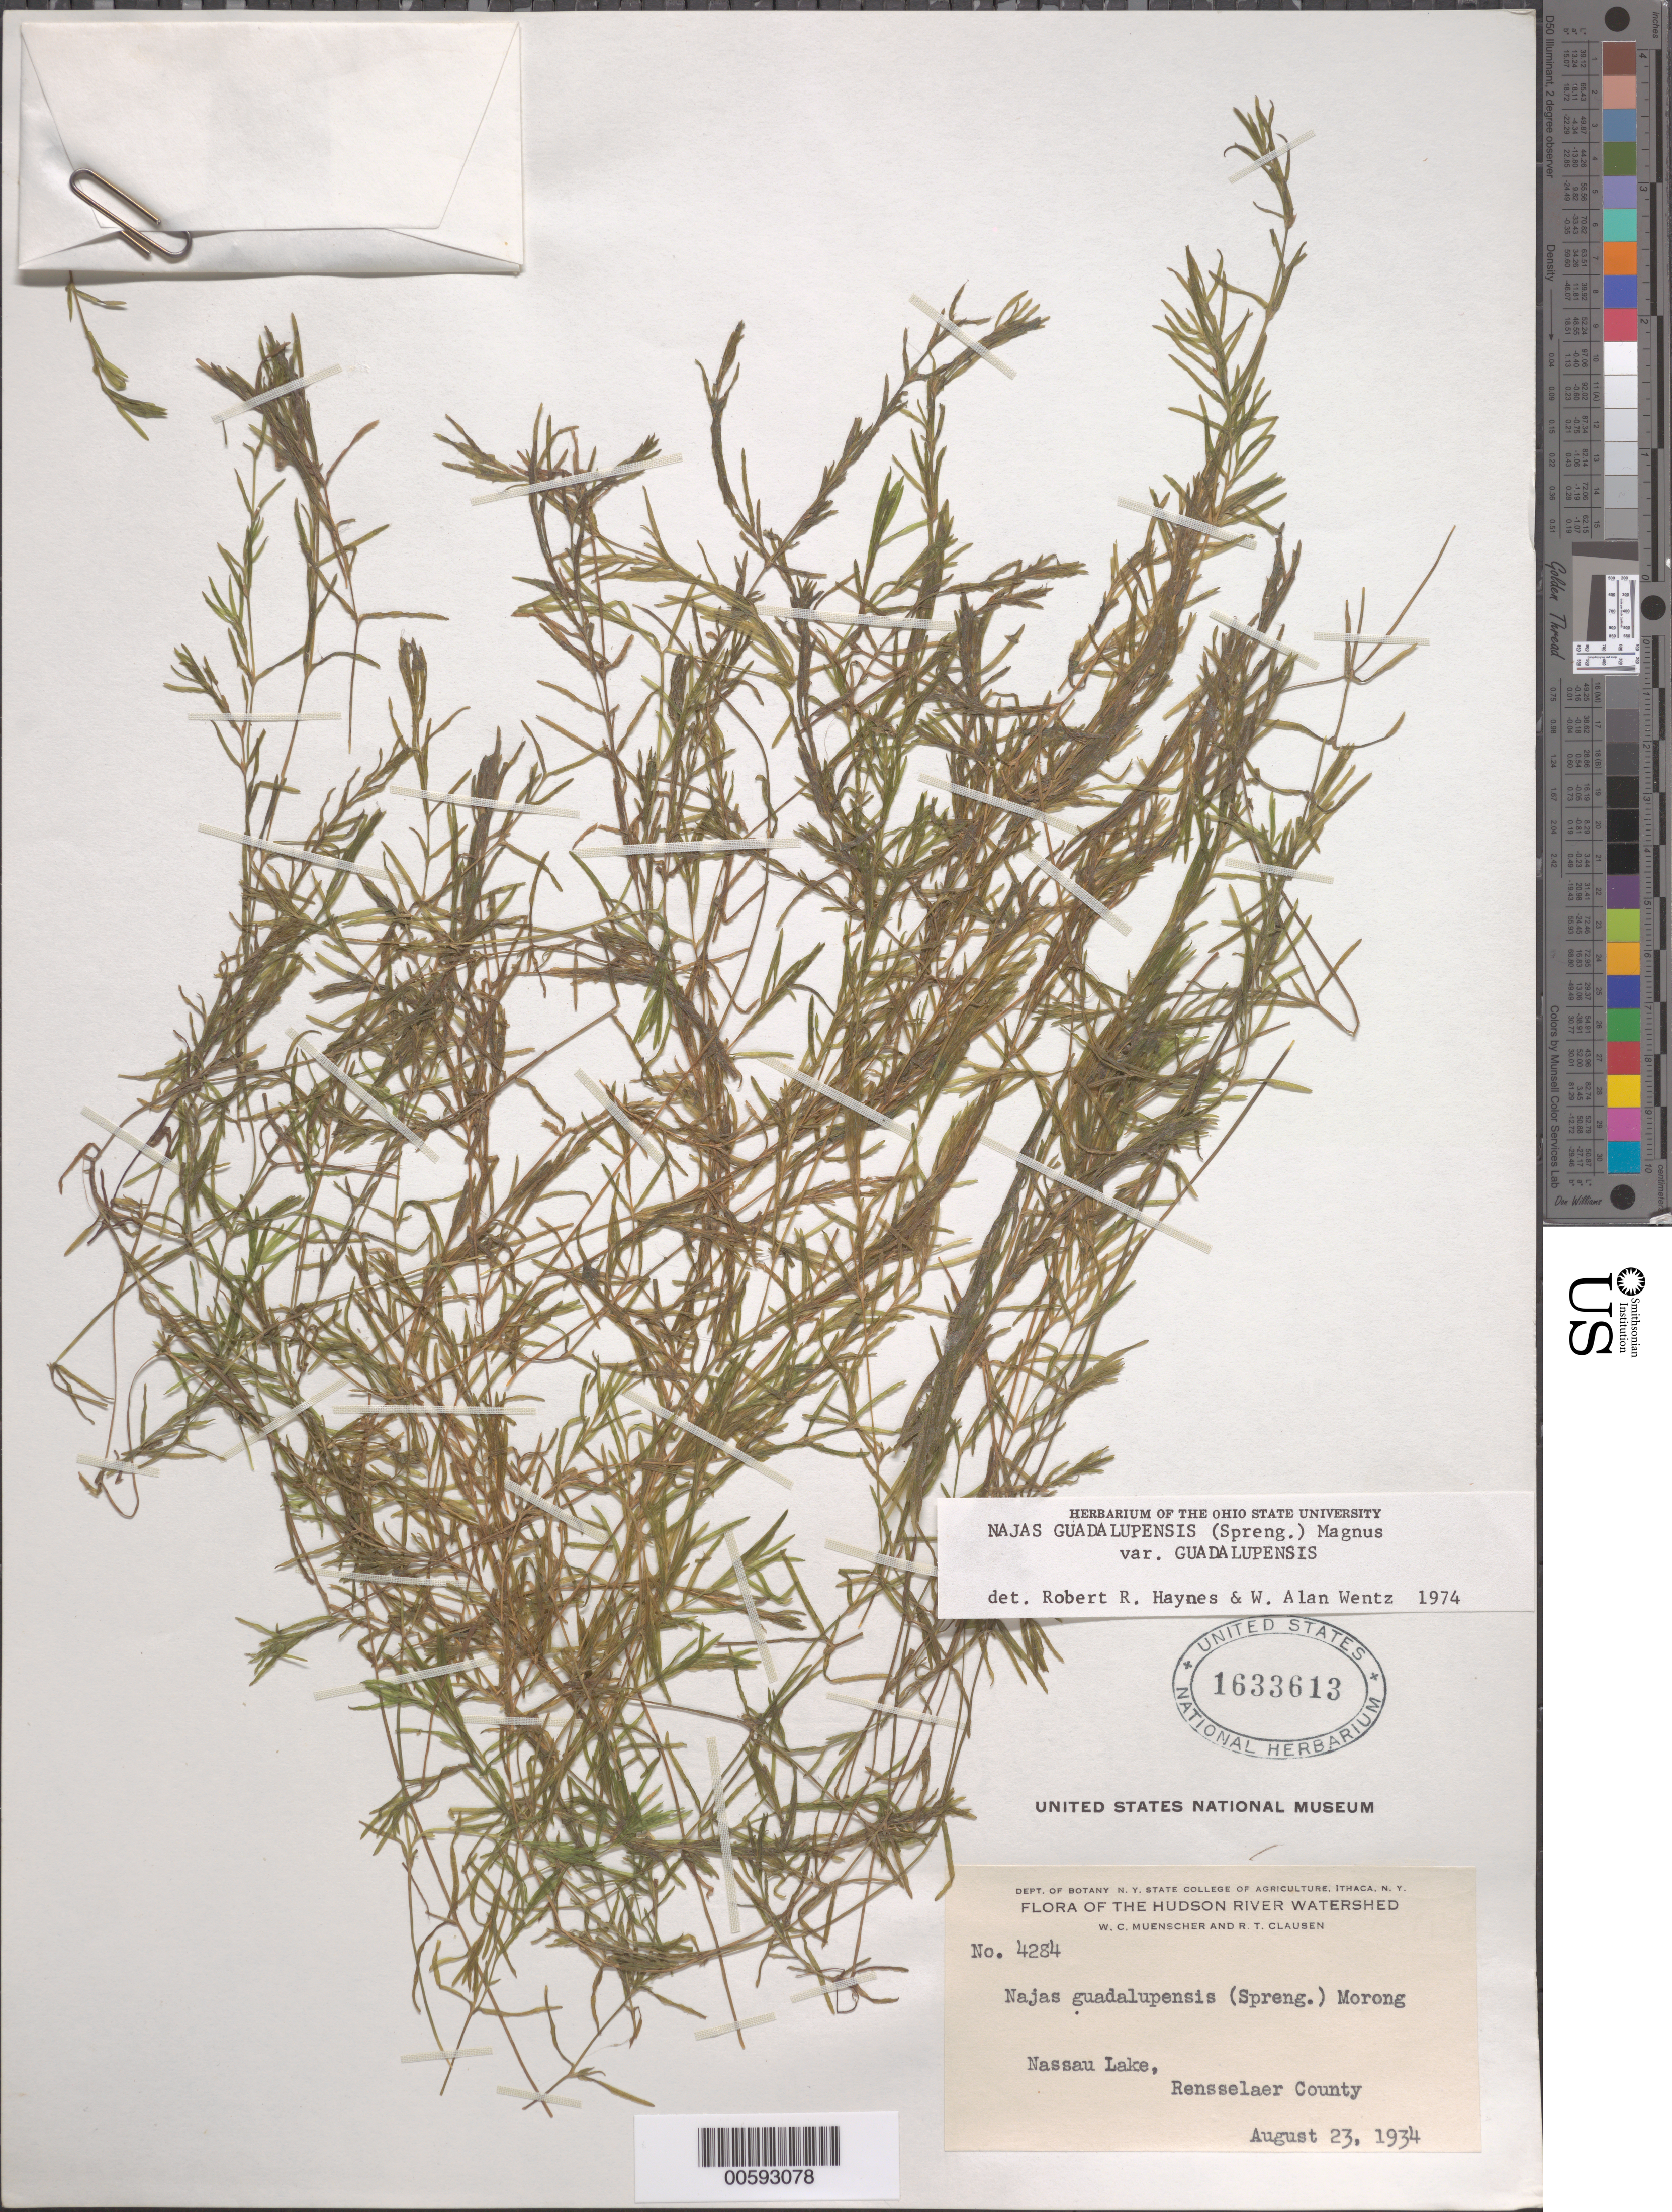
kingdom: Plantae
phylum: Tracheophyta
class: Liliopsida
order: Alismatales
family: Hydrocharitaceae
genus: Najas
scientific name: Najas guadalupensis var. guadalupensis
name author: (Spreng.) Magnus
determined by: Haynes, R. R.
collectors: W. Muenscher & O. Curtis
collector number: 4284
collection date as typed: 23 Aug 1934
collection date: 1934-08-23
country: United States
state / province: New York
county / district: Rensselaer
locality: Nassau Lake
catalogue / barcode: US 1633613